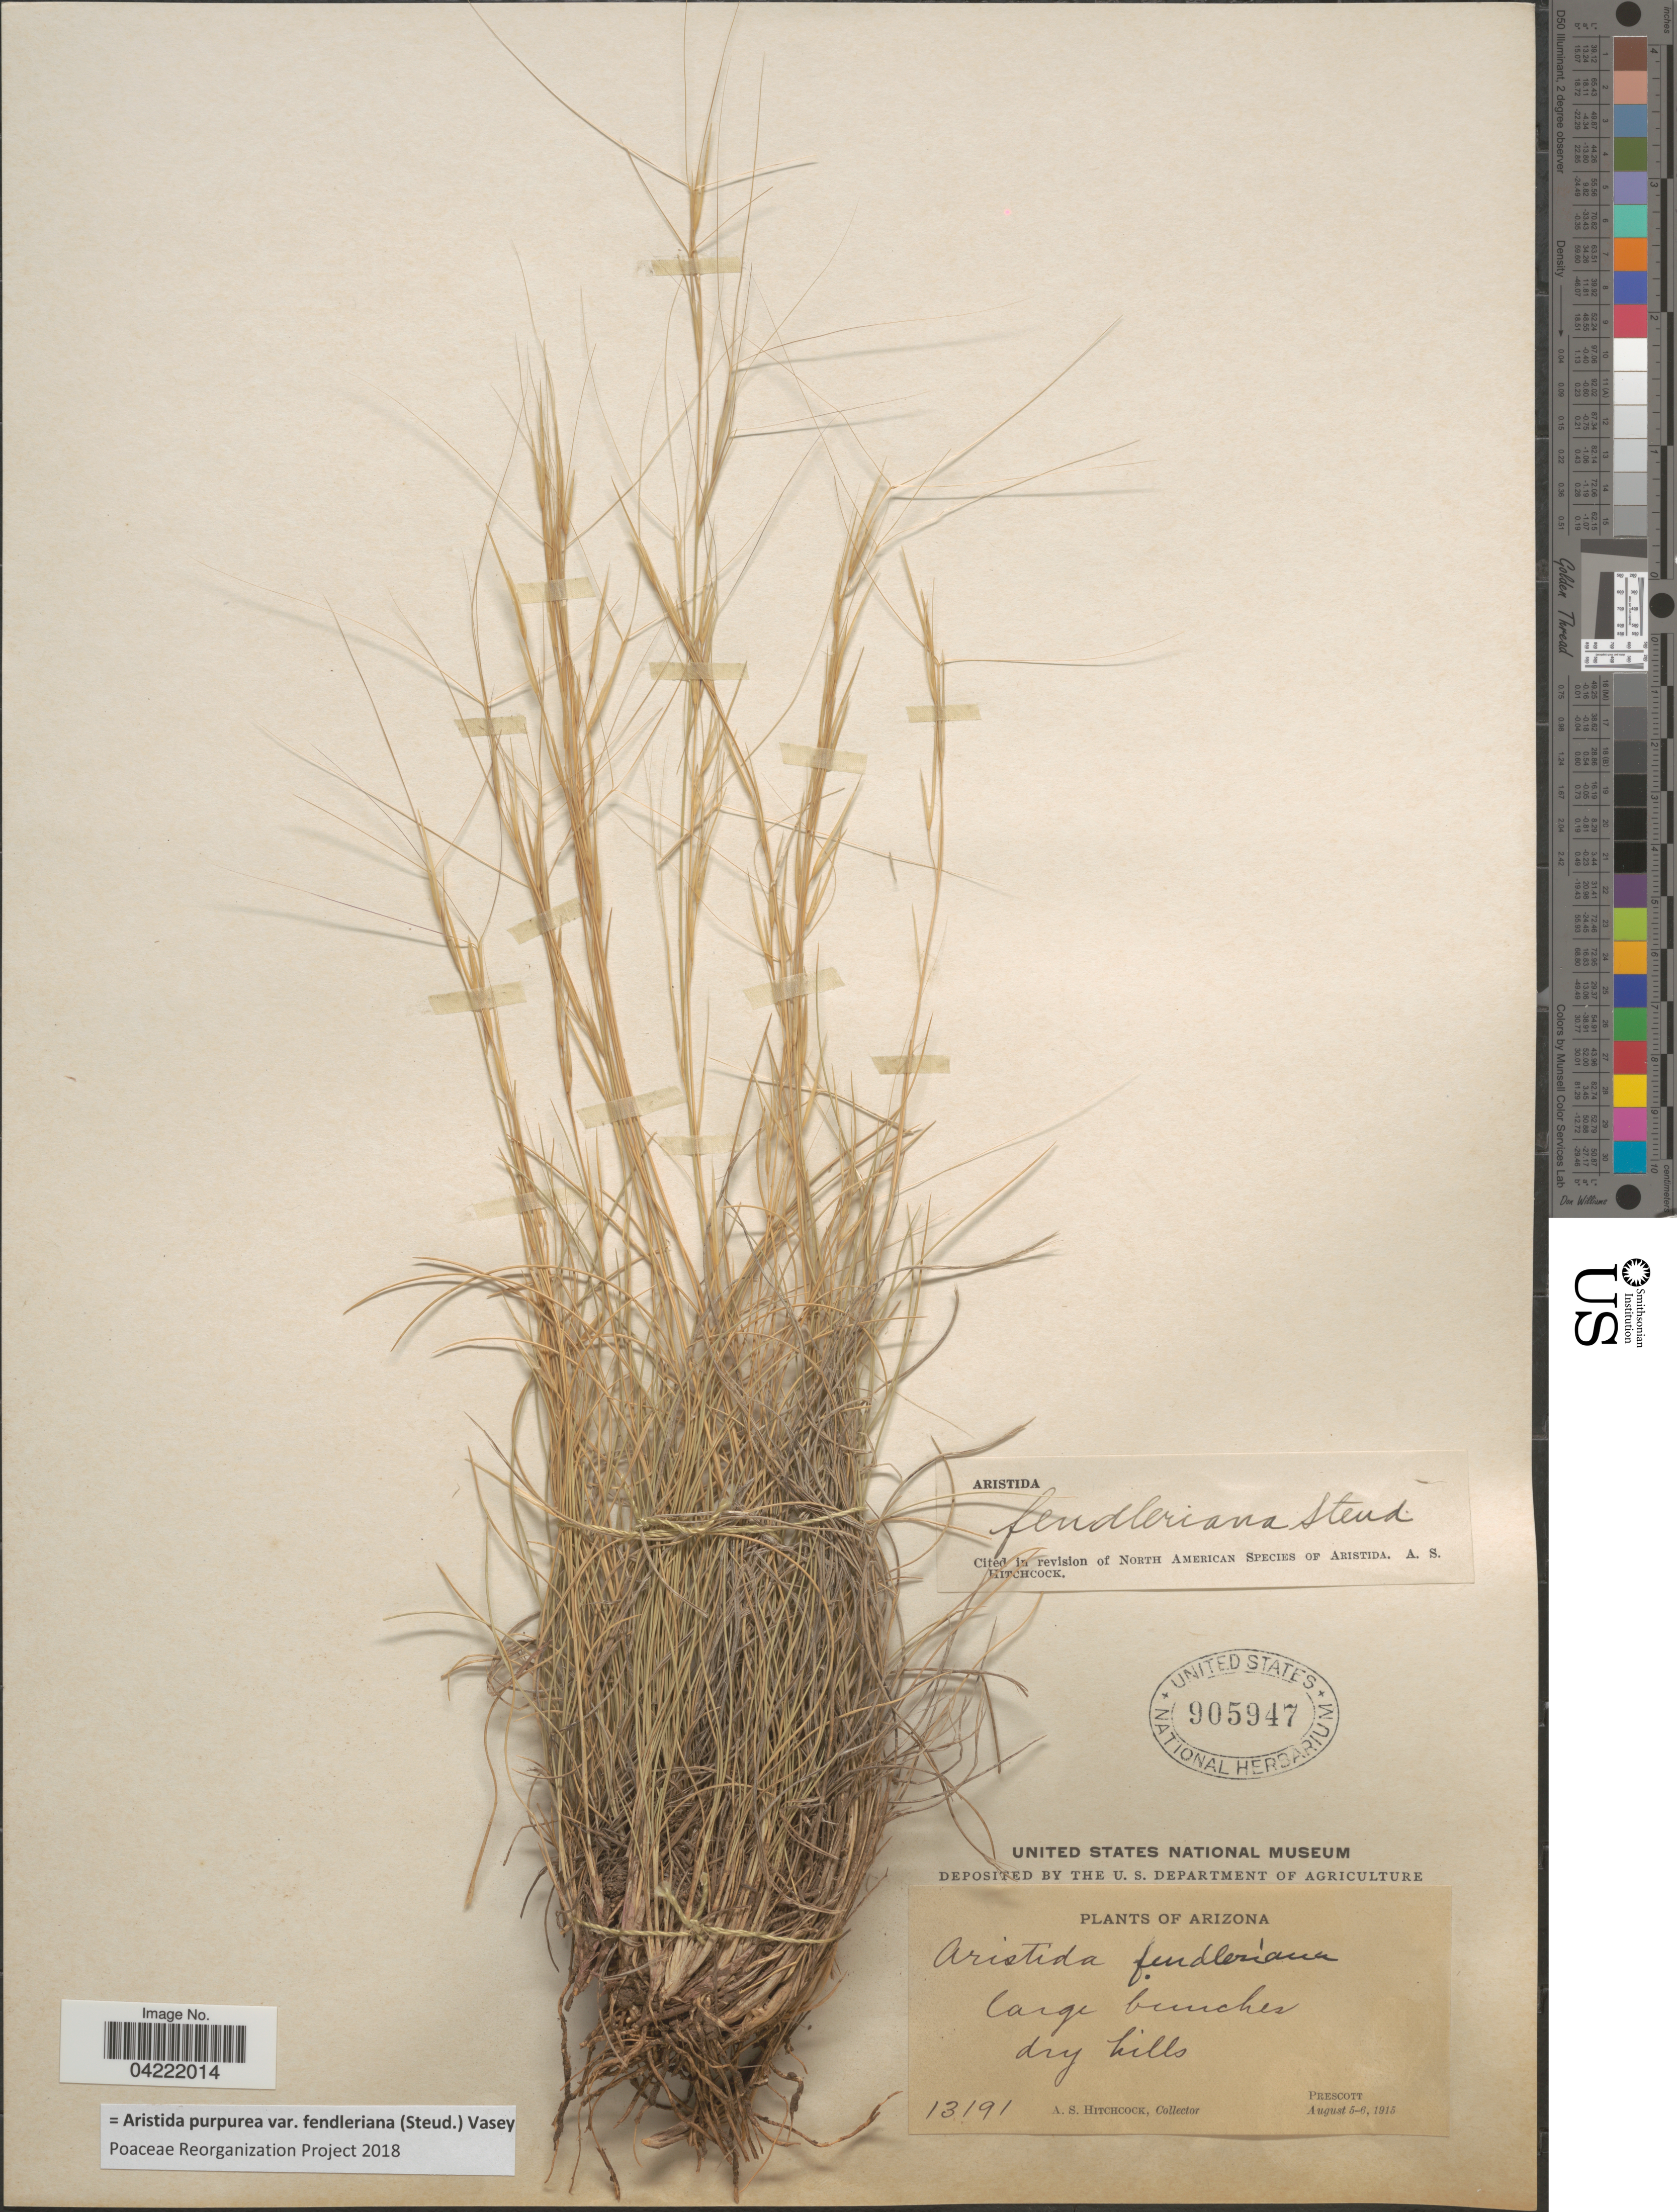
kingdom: Plantae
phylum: Tracheophyta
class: Liliopsida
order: Poales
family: Poaceae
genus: Aristida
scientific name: Aristida purpurea var. fendleriana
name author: (Steud.) Vasey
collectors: A. S. Hitchcock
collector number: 13191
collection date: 1915-08-05/1915-08-06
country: United States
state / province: Arizona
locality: Large bunches. Dry hills. Prescott.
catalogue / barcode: US 905947